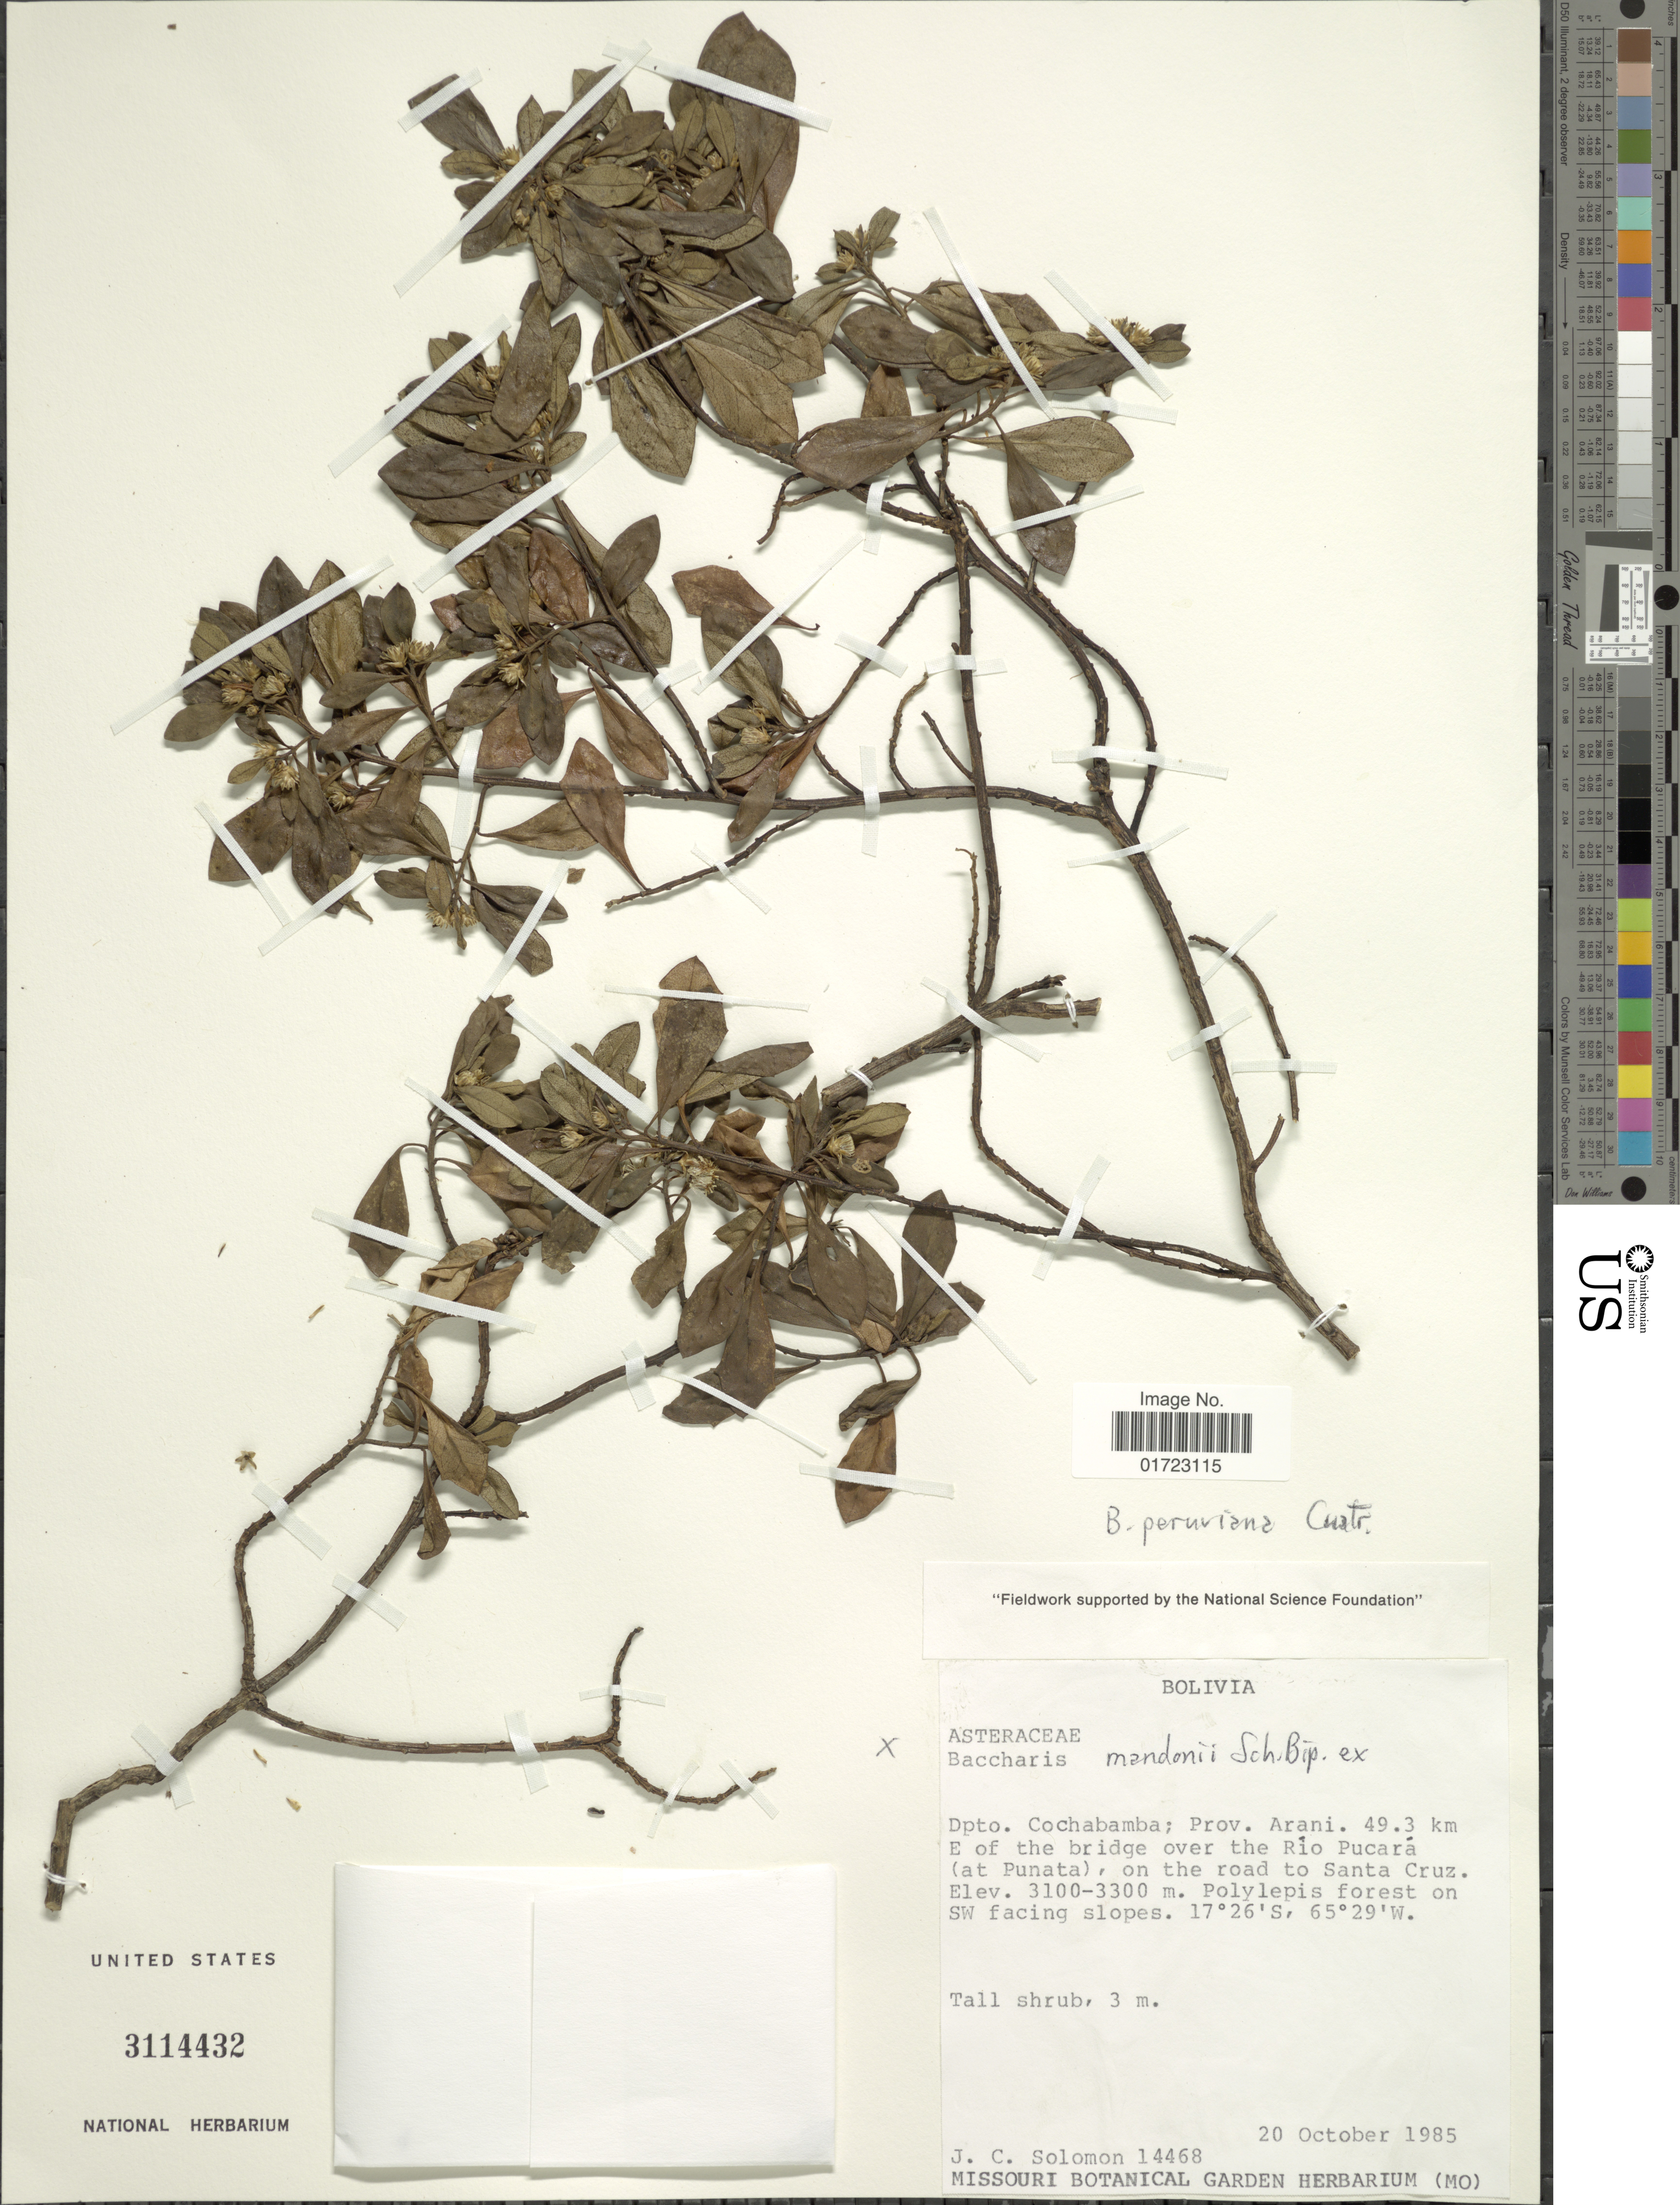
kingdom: Plantae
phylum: Tracheophyta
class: Magnoliopsida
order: Asterales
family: Asteraceae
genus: Baccharis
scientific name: Baccharis peruviana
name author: Cuatrec.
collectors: J. C. Solomon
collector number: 14468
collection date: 1985-10-20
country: Bolivia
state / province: Cochabamba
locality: Prov. Arani. 49.3 km E of the bridge over the Rio Pucara (at Punata), on the road to Santa Cruz.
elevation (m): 3100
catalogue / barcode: US 3114432